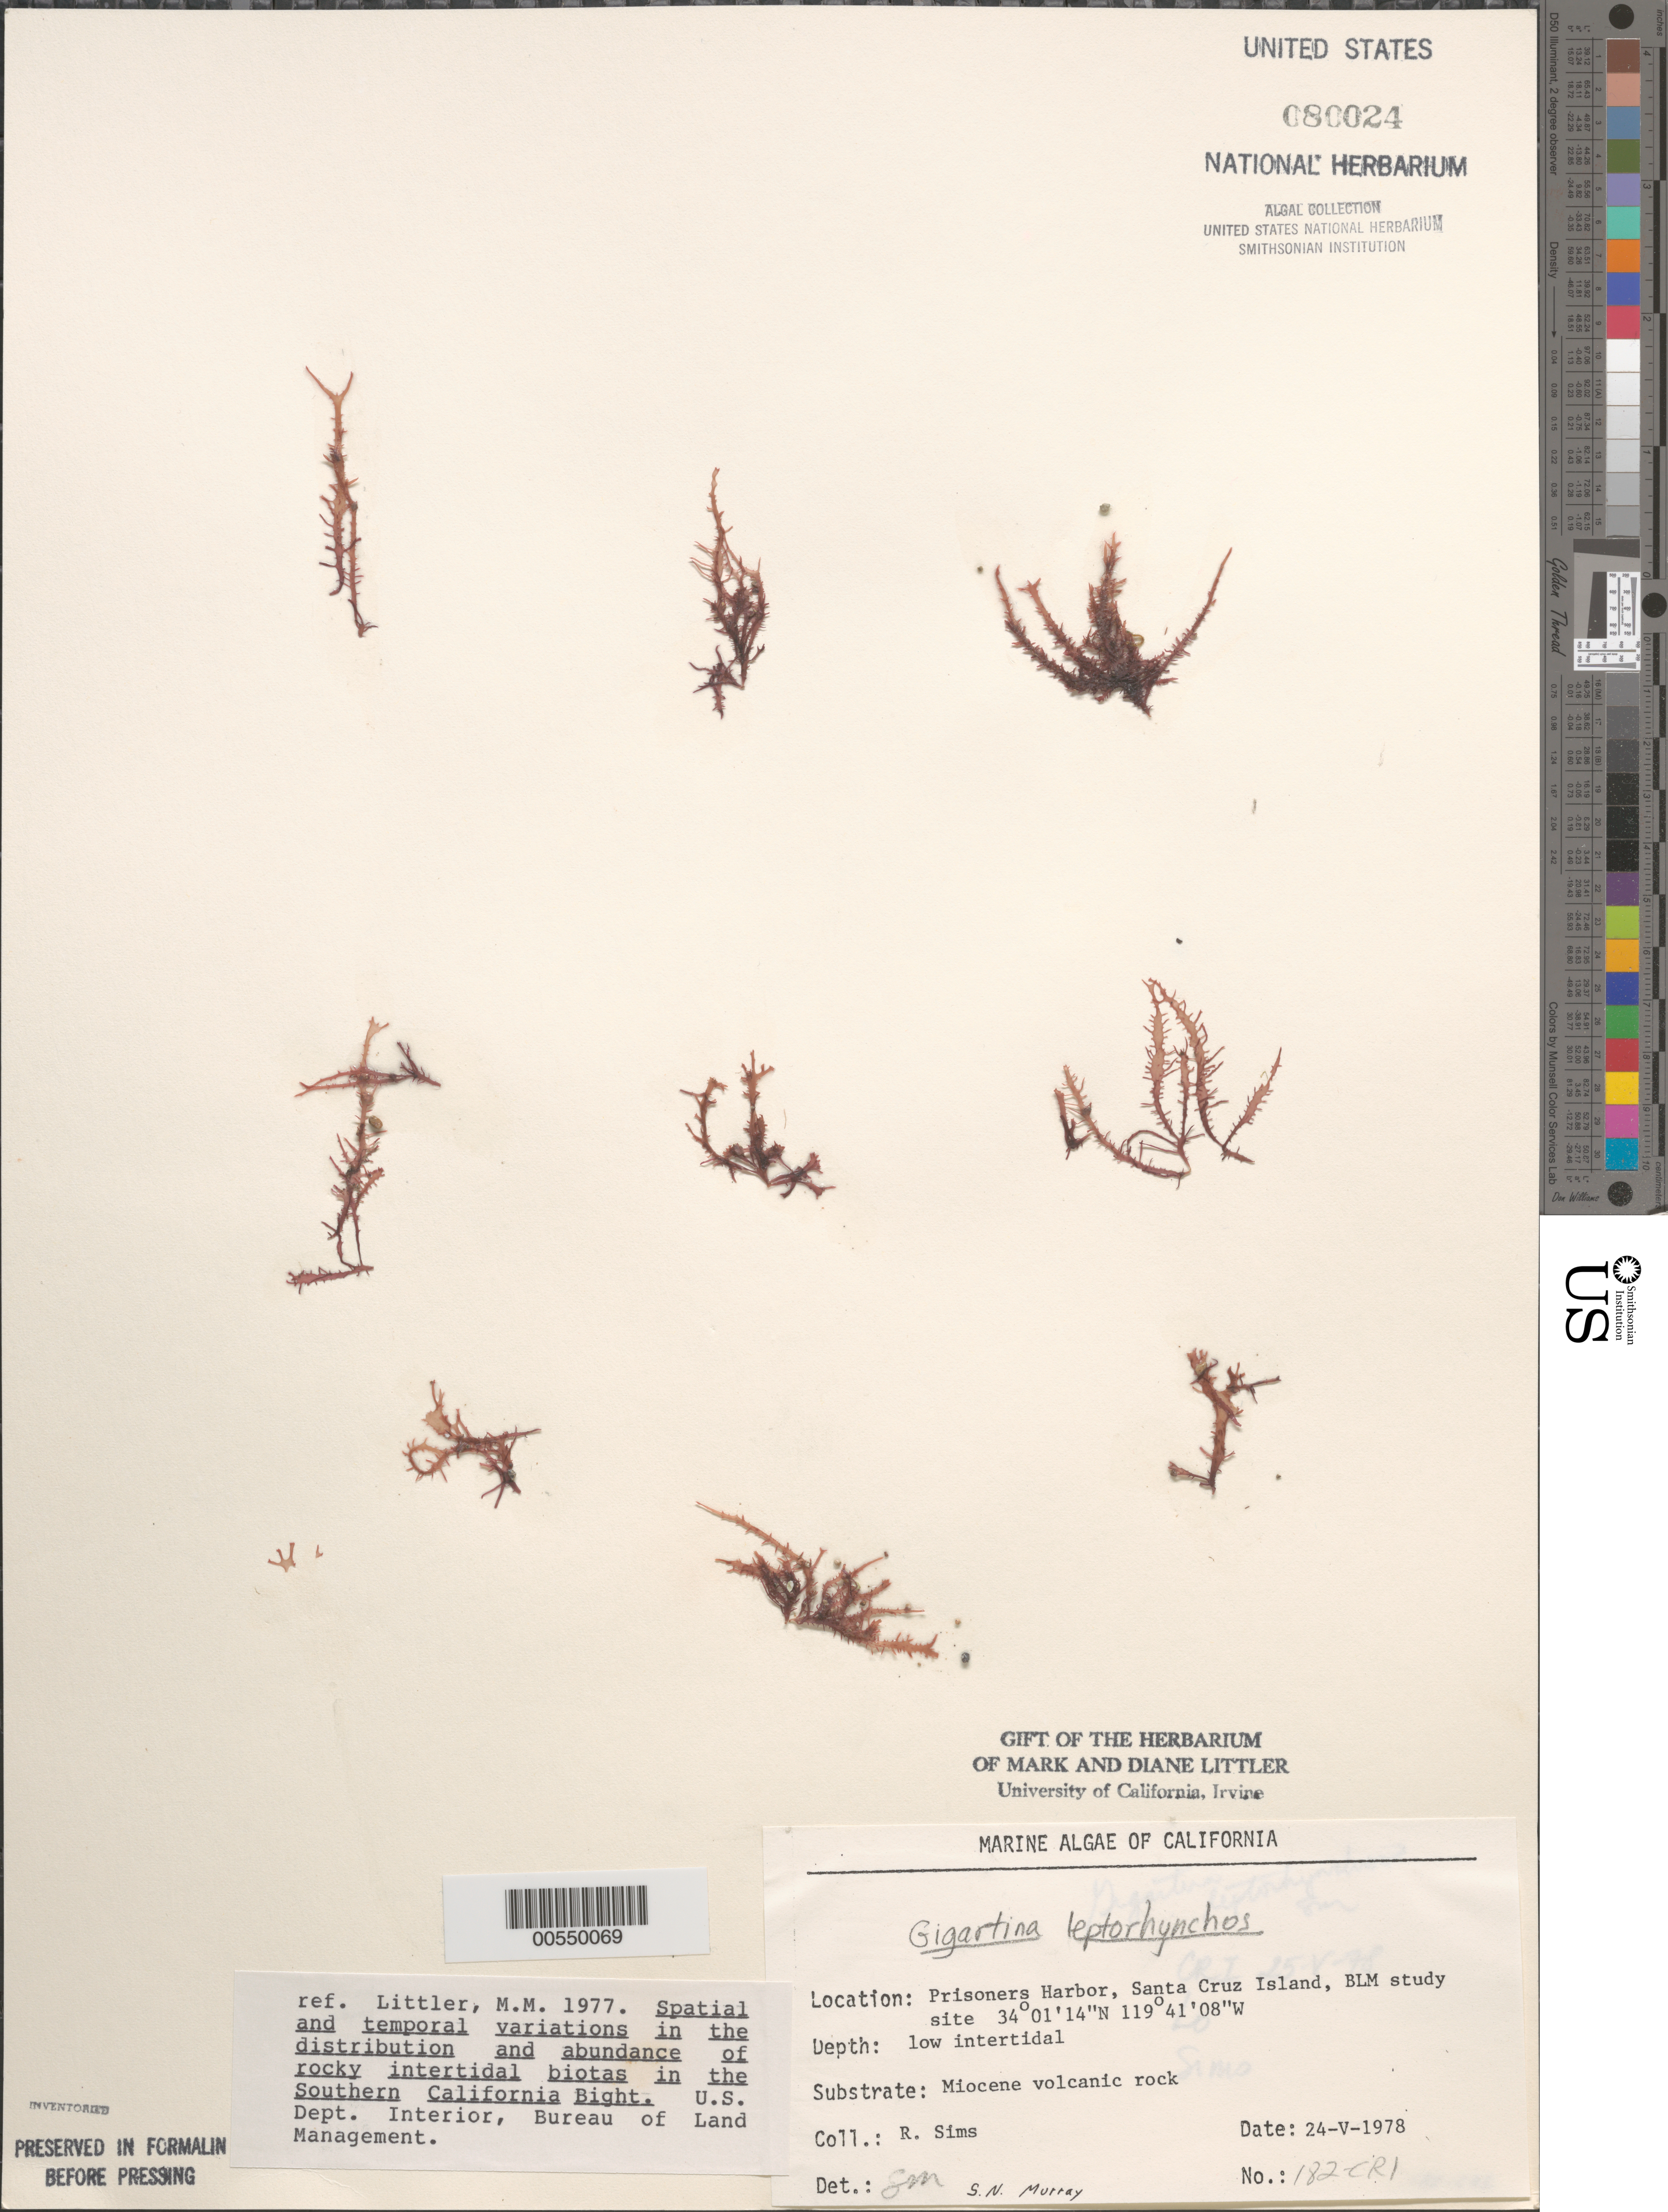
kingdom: Plantae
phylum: Rhodophyta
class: Florideophyceae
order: Gigartinales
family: Gigartinaceae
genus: Mazzaella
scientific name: Mazzaella leptorhynchos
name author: (J. Agardh) Leister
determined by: Algae name updating Project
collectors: R. H. Sims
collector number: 182-cri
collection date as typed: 24 May 1978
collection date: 1978-05-24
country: United States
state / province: California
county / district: Santa Barbara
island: Santa Cruz Island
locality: Prisoners Harbor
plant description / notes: BLM-SOCALBIGHT Rocky Intertidal Survey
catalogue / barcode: US 80024